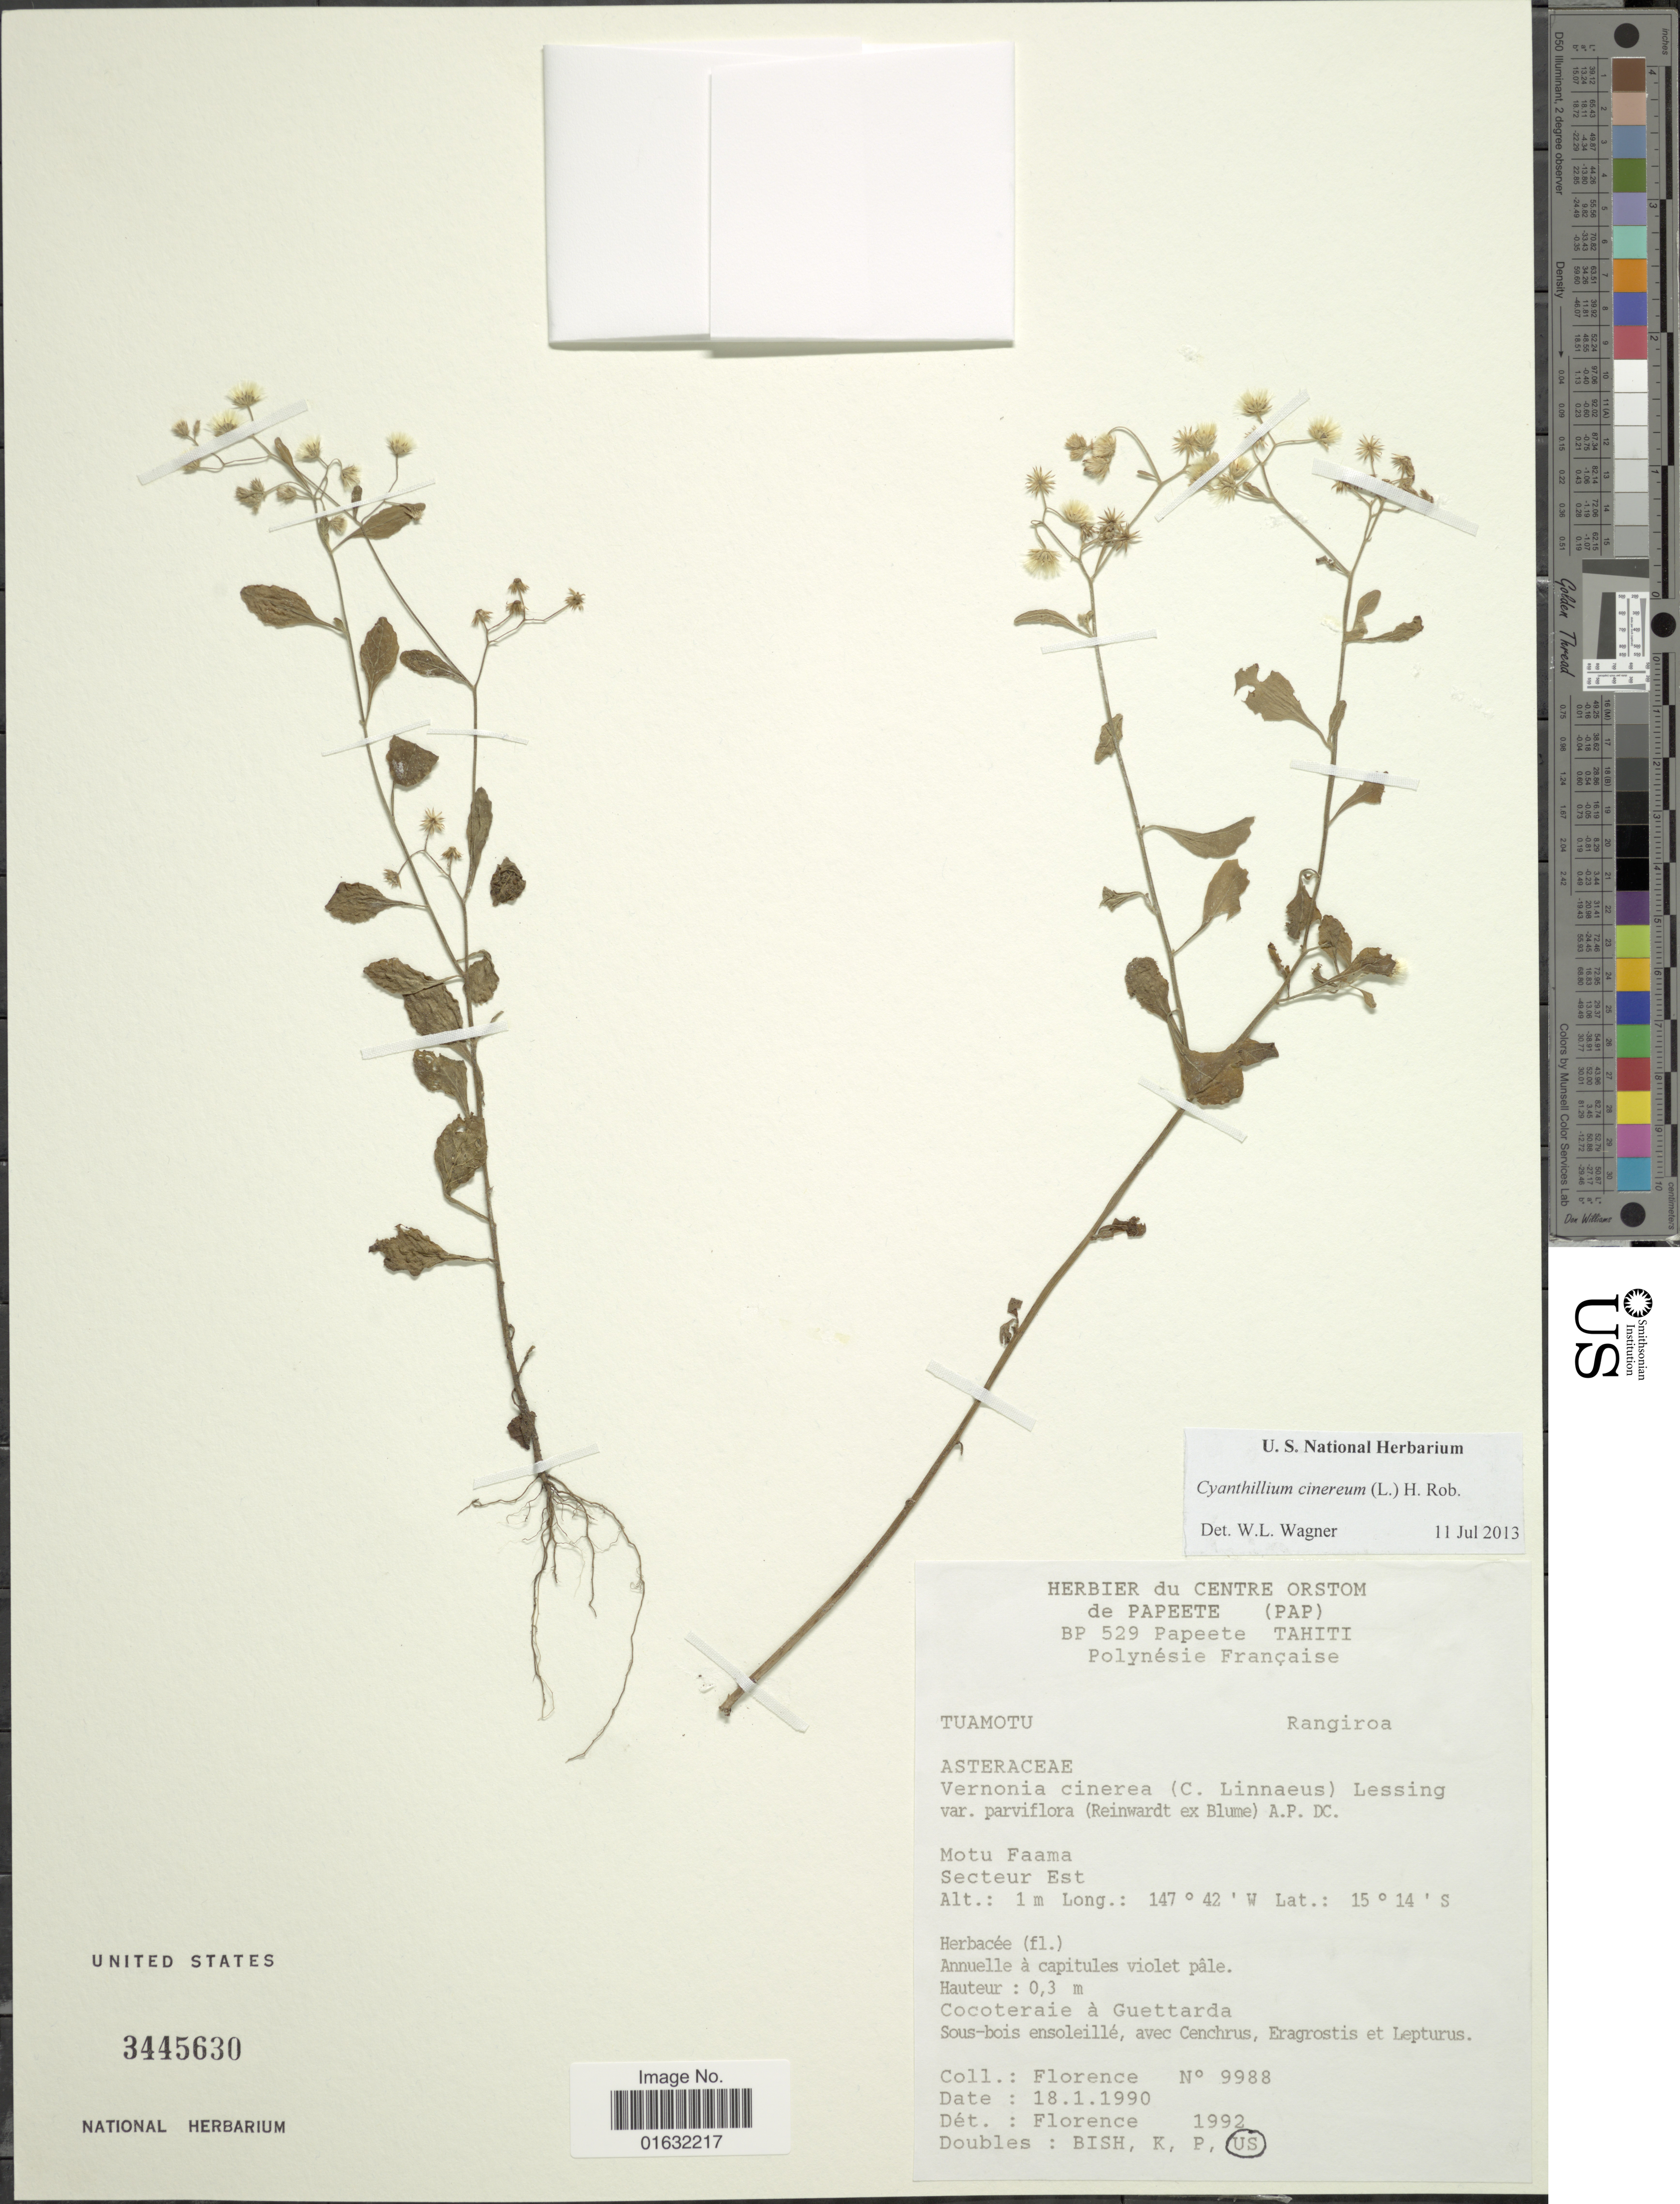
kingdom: Plantae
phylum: Tracheophyta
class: Magnoliopsida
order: Asterales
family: Asteraceae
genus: Cyanthillium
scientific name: Cyanthillium cinereum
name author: (L.) H. Rob.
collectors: -. Florence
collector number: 9988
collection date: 1990-01-18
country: French Polynesia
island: Rangiroa [Deans] Atoll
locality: Tuamotu, Rangiroa, Motu Faama, Secteur Est, Cocoteraie a Guettarda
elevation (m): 1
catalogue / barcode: US 3445630